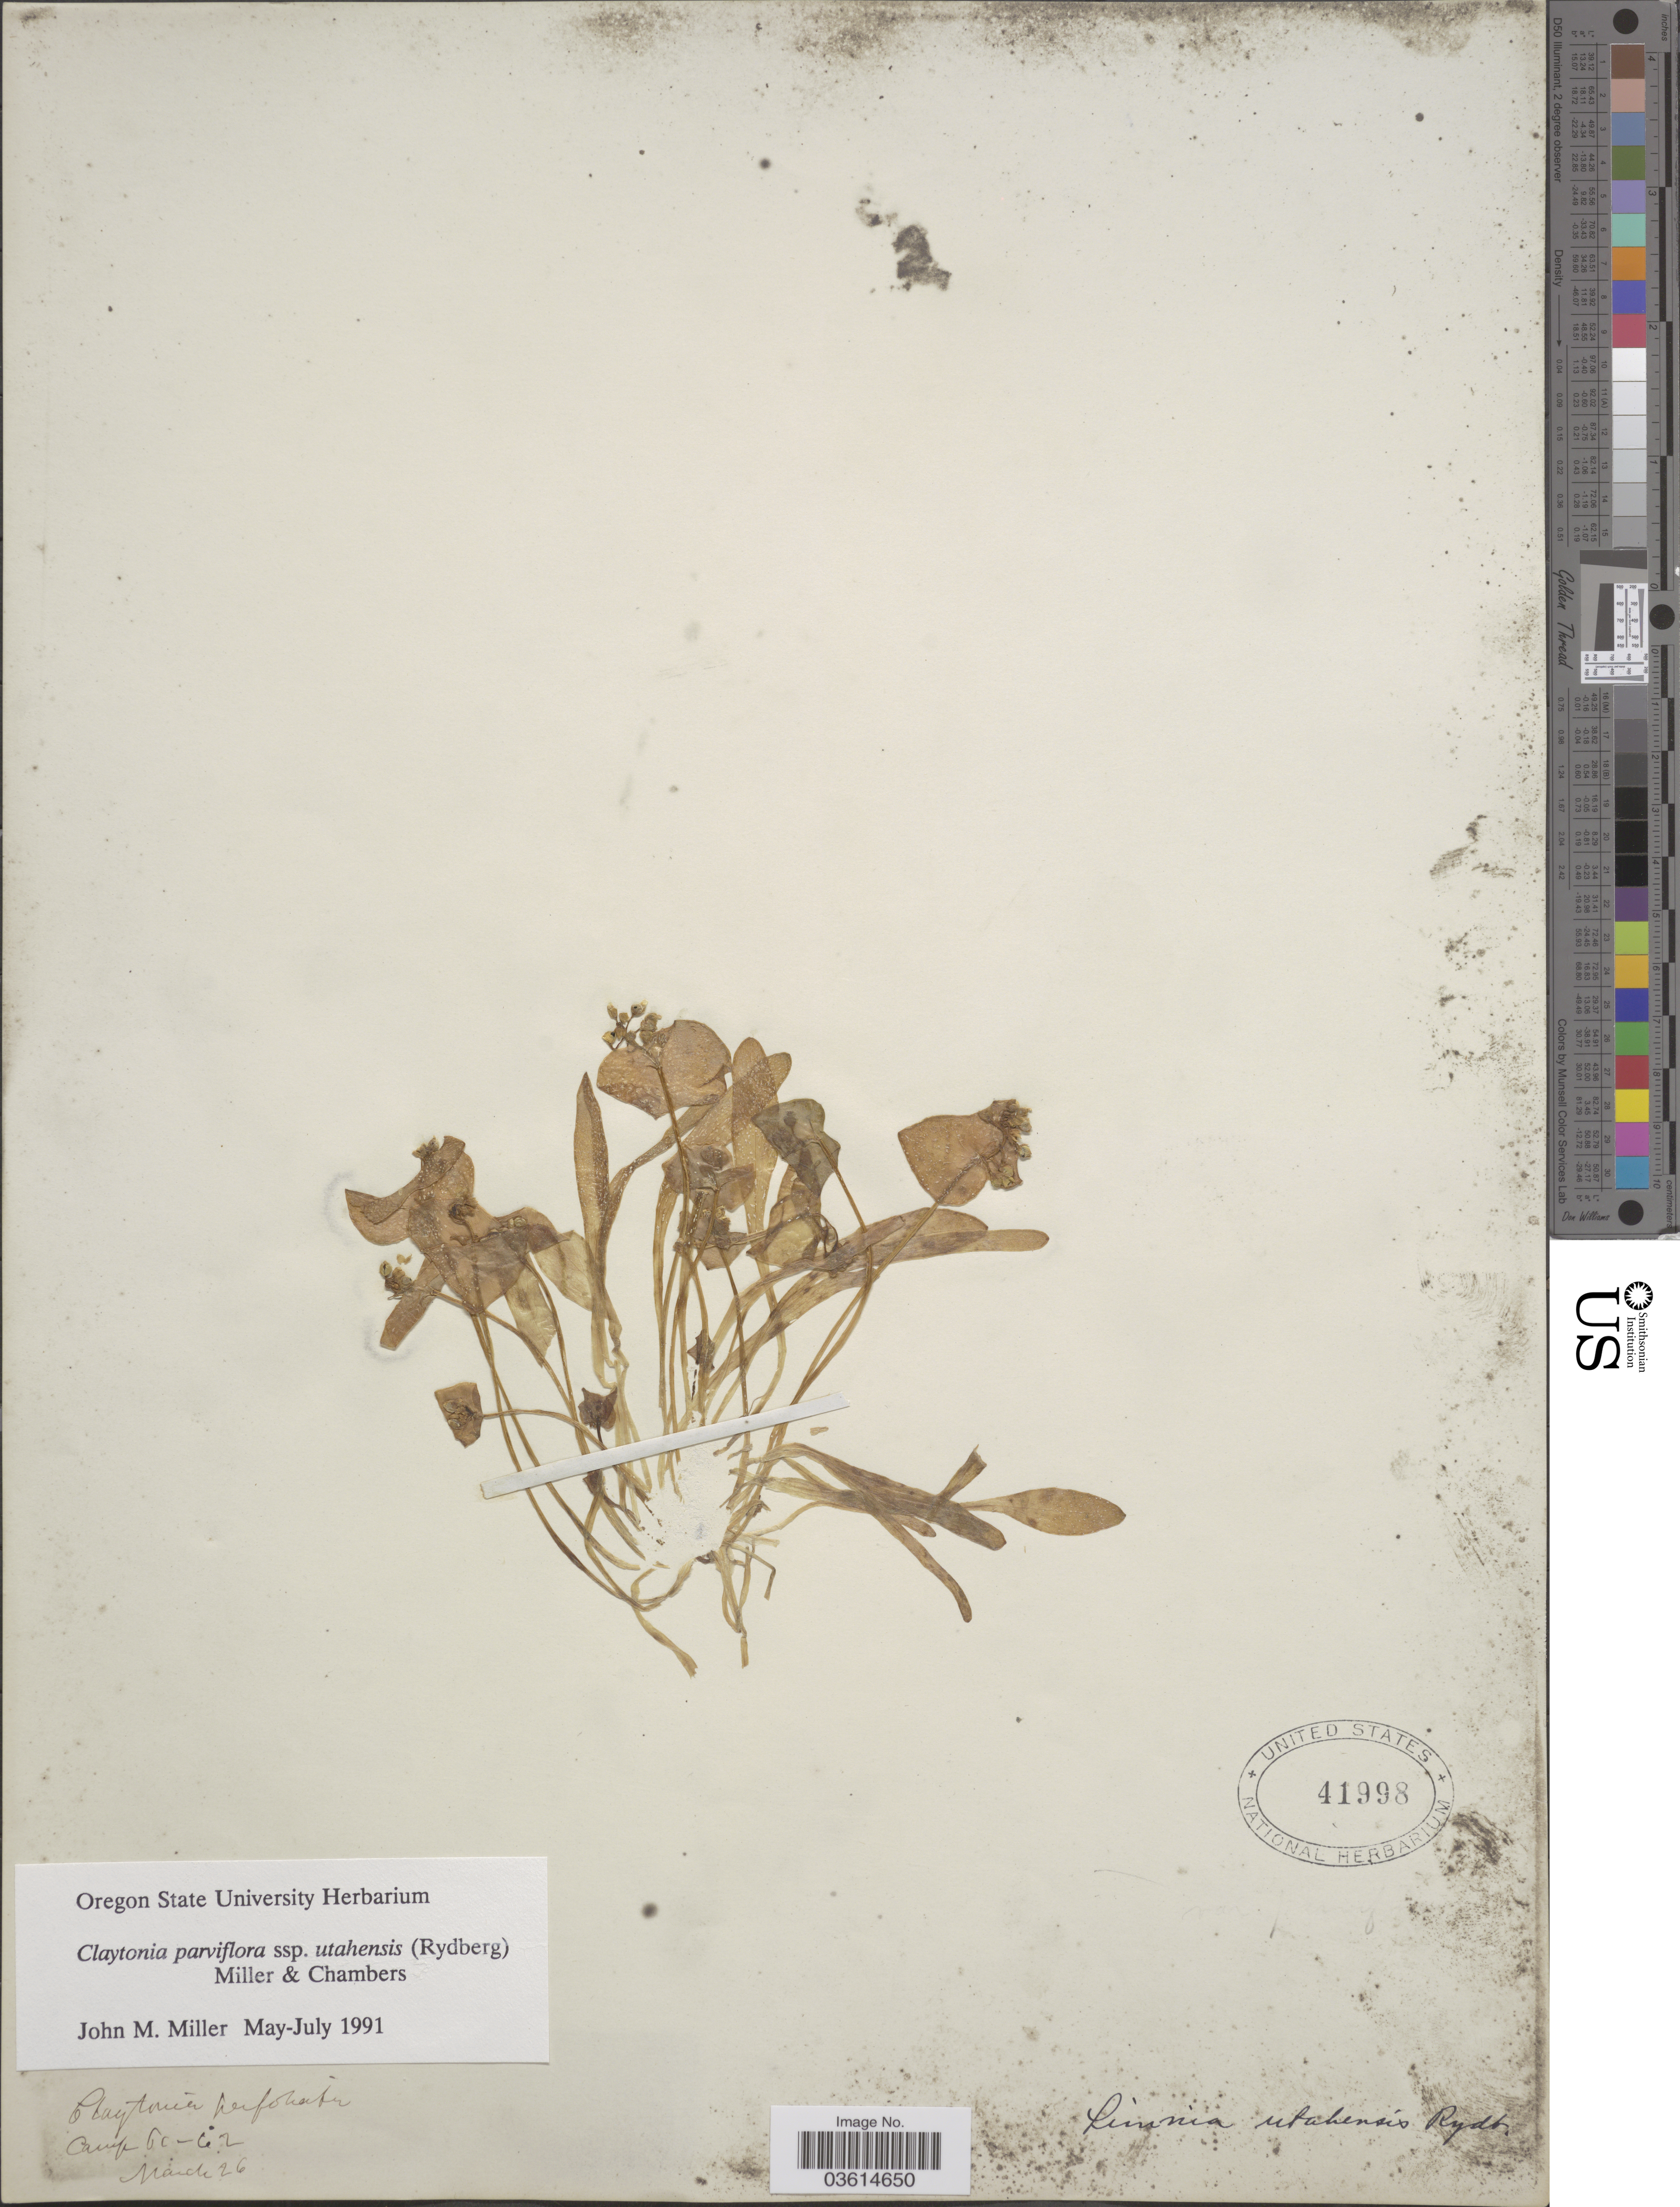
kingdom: Plantae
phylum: Tracheophyta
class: Magnoliopsida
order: Caryophyllales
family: Montiaceae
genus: Claytonia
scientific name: Claytonia parviflora subsp. utahensis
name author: (Rydb.) John M. Mill. & K.L. Chambers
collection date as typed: Transcribed d/m/y: /3/26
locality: Camp 61 [interpreted]-62.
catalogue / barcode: US 41998